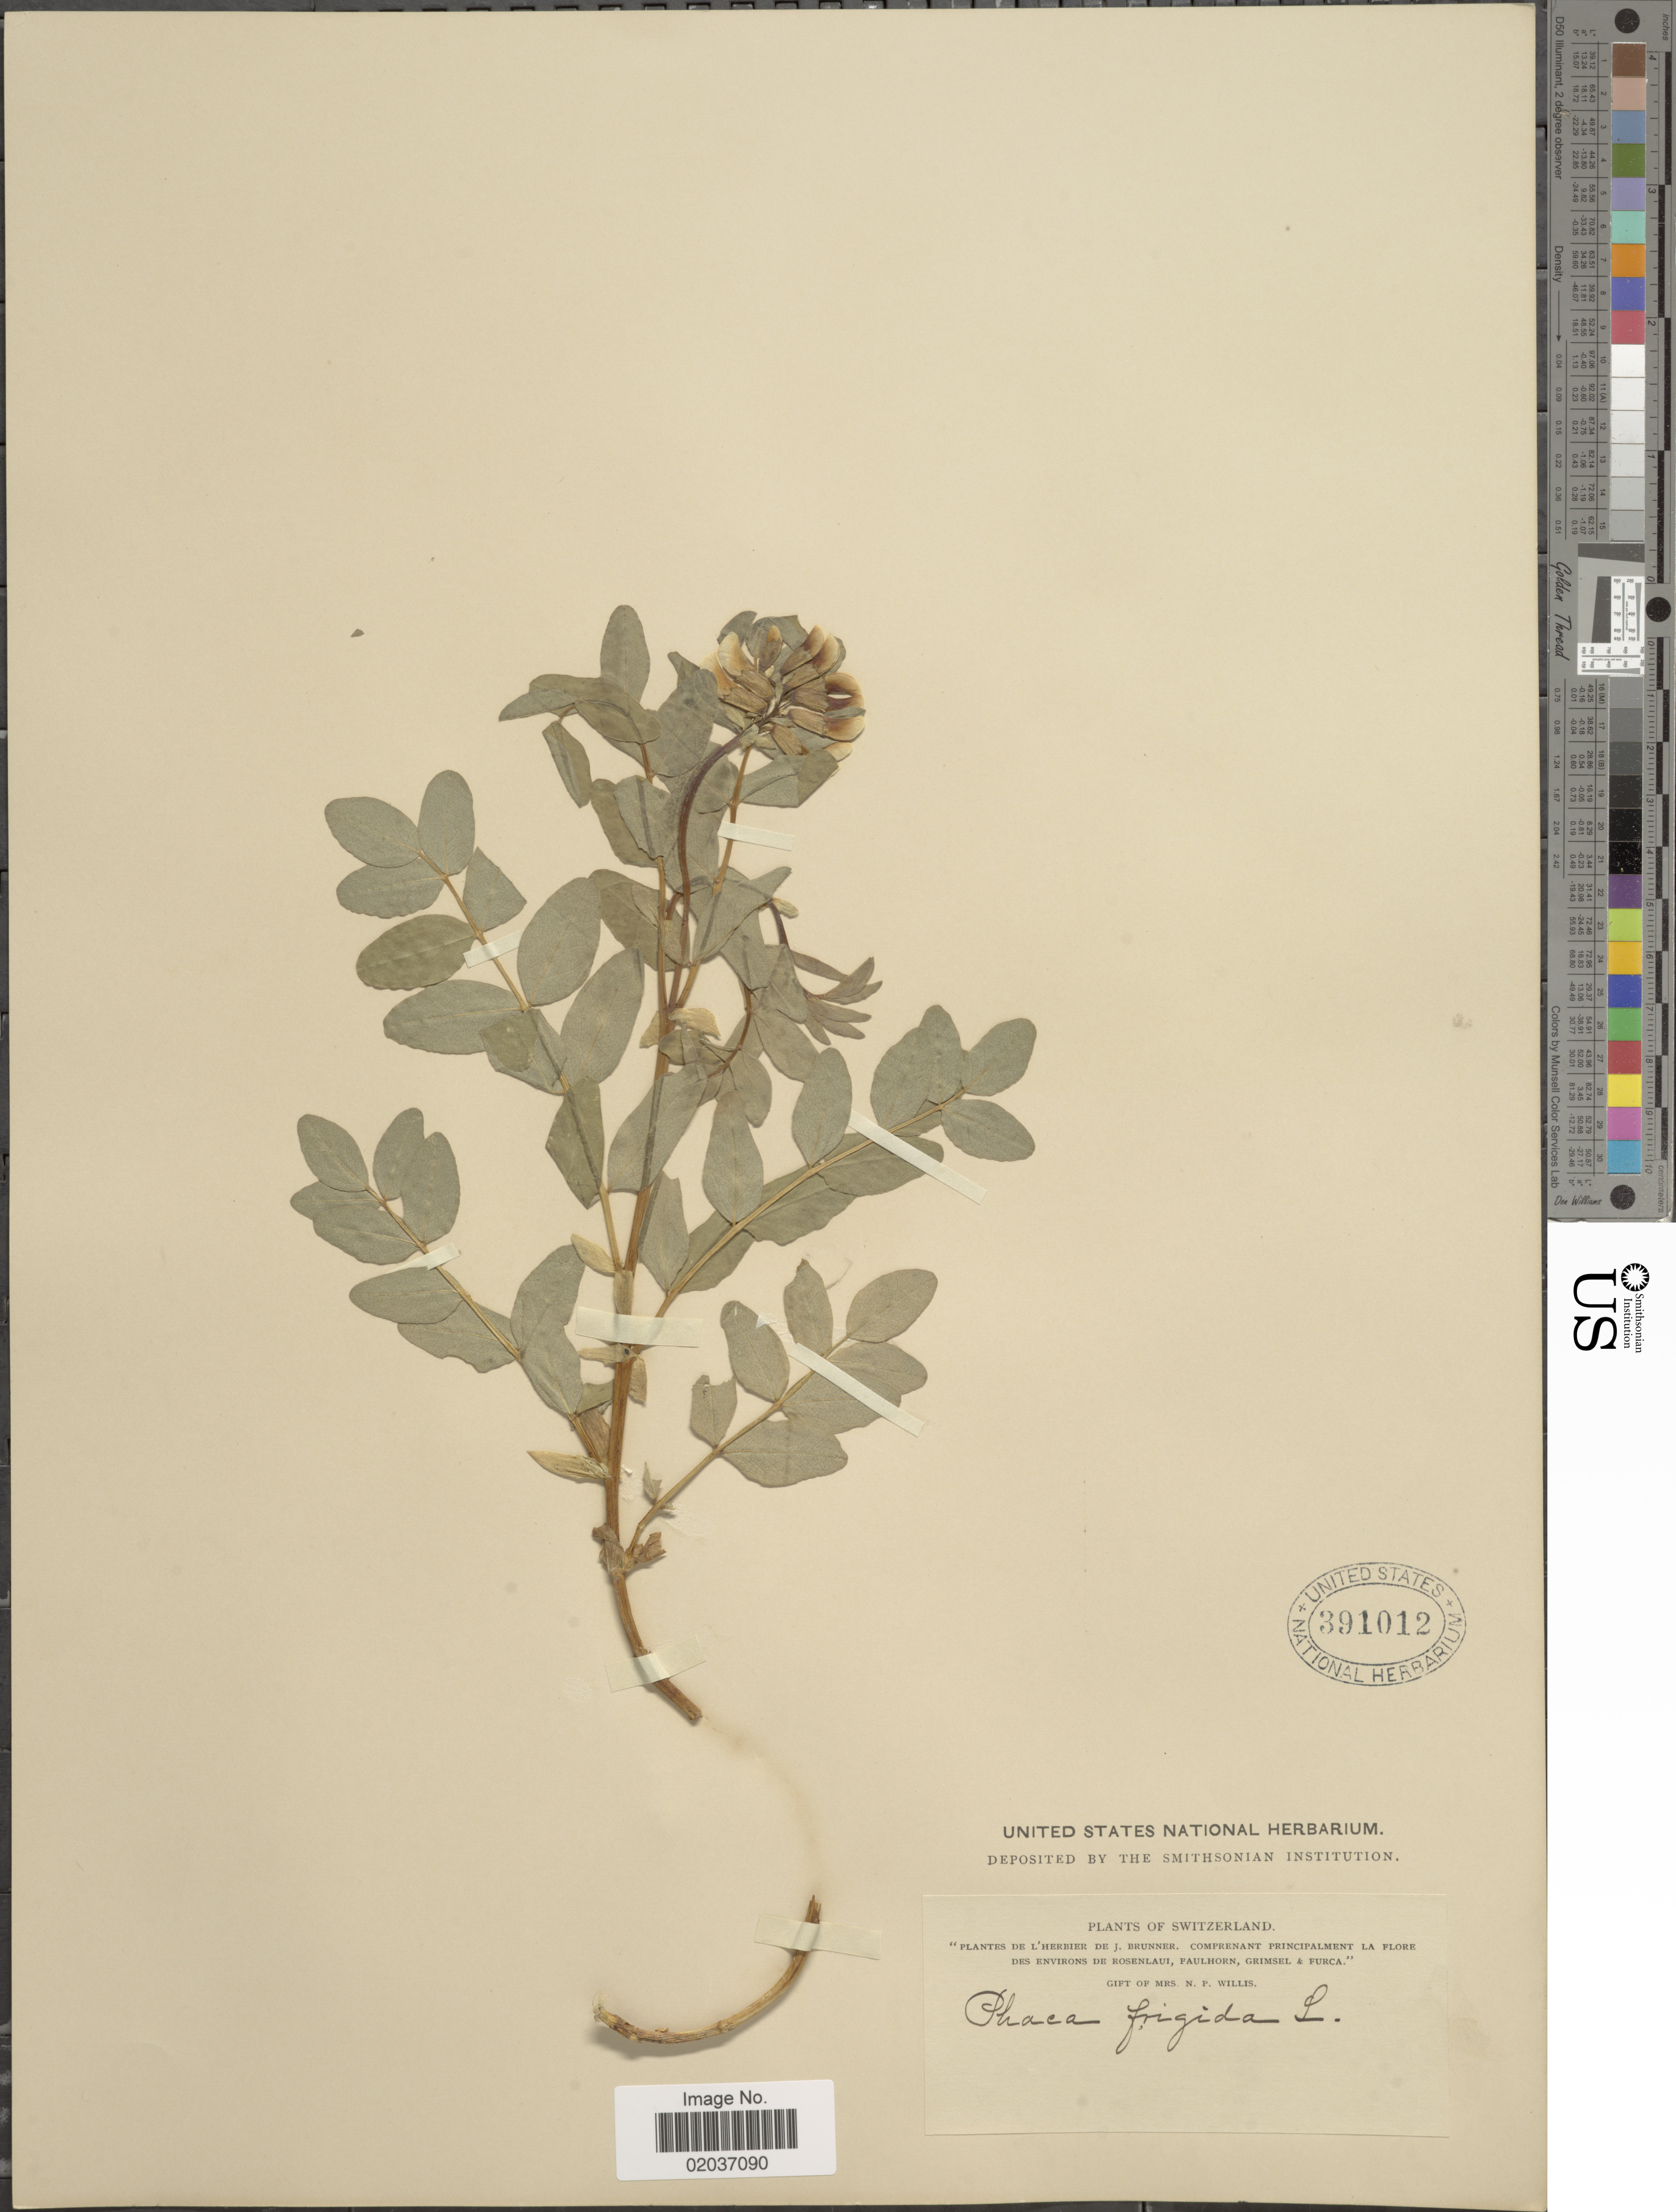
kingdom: Plantae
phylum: Tracheophyta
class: Magnoliopsida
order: Fabales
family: Fabaceae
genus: Astragalus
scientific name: Astragalus frigidus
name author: (L.) A. Gray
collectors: ex herb. Henri Brunner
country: Switzerland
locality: Environs de Rosenlaui, faulhorn, Grimsel & Furca.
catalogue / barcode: US 391012